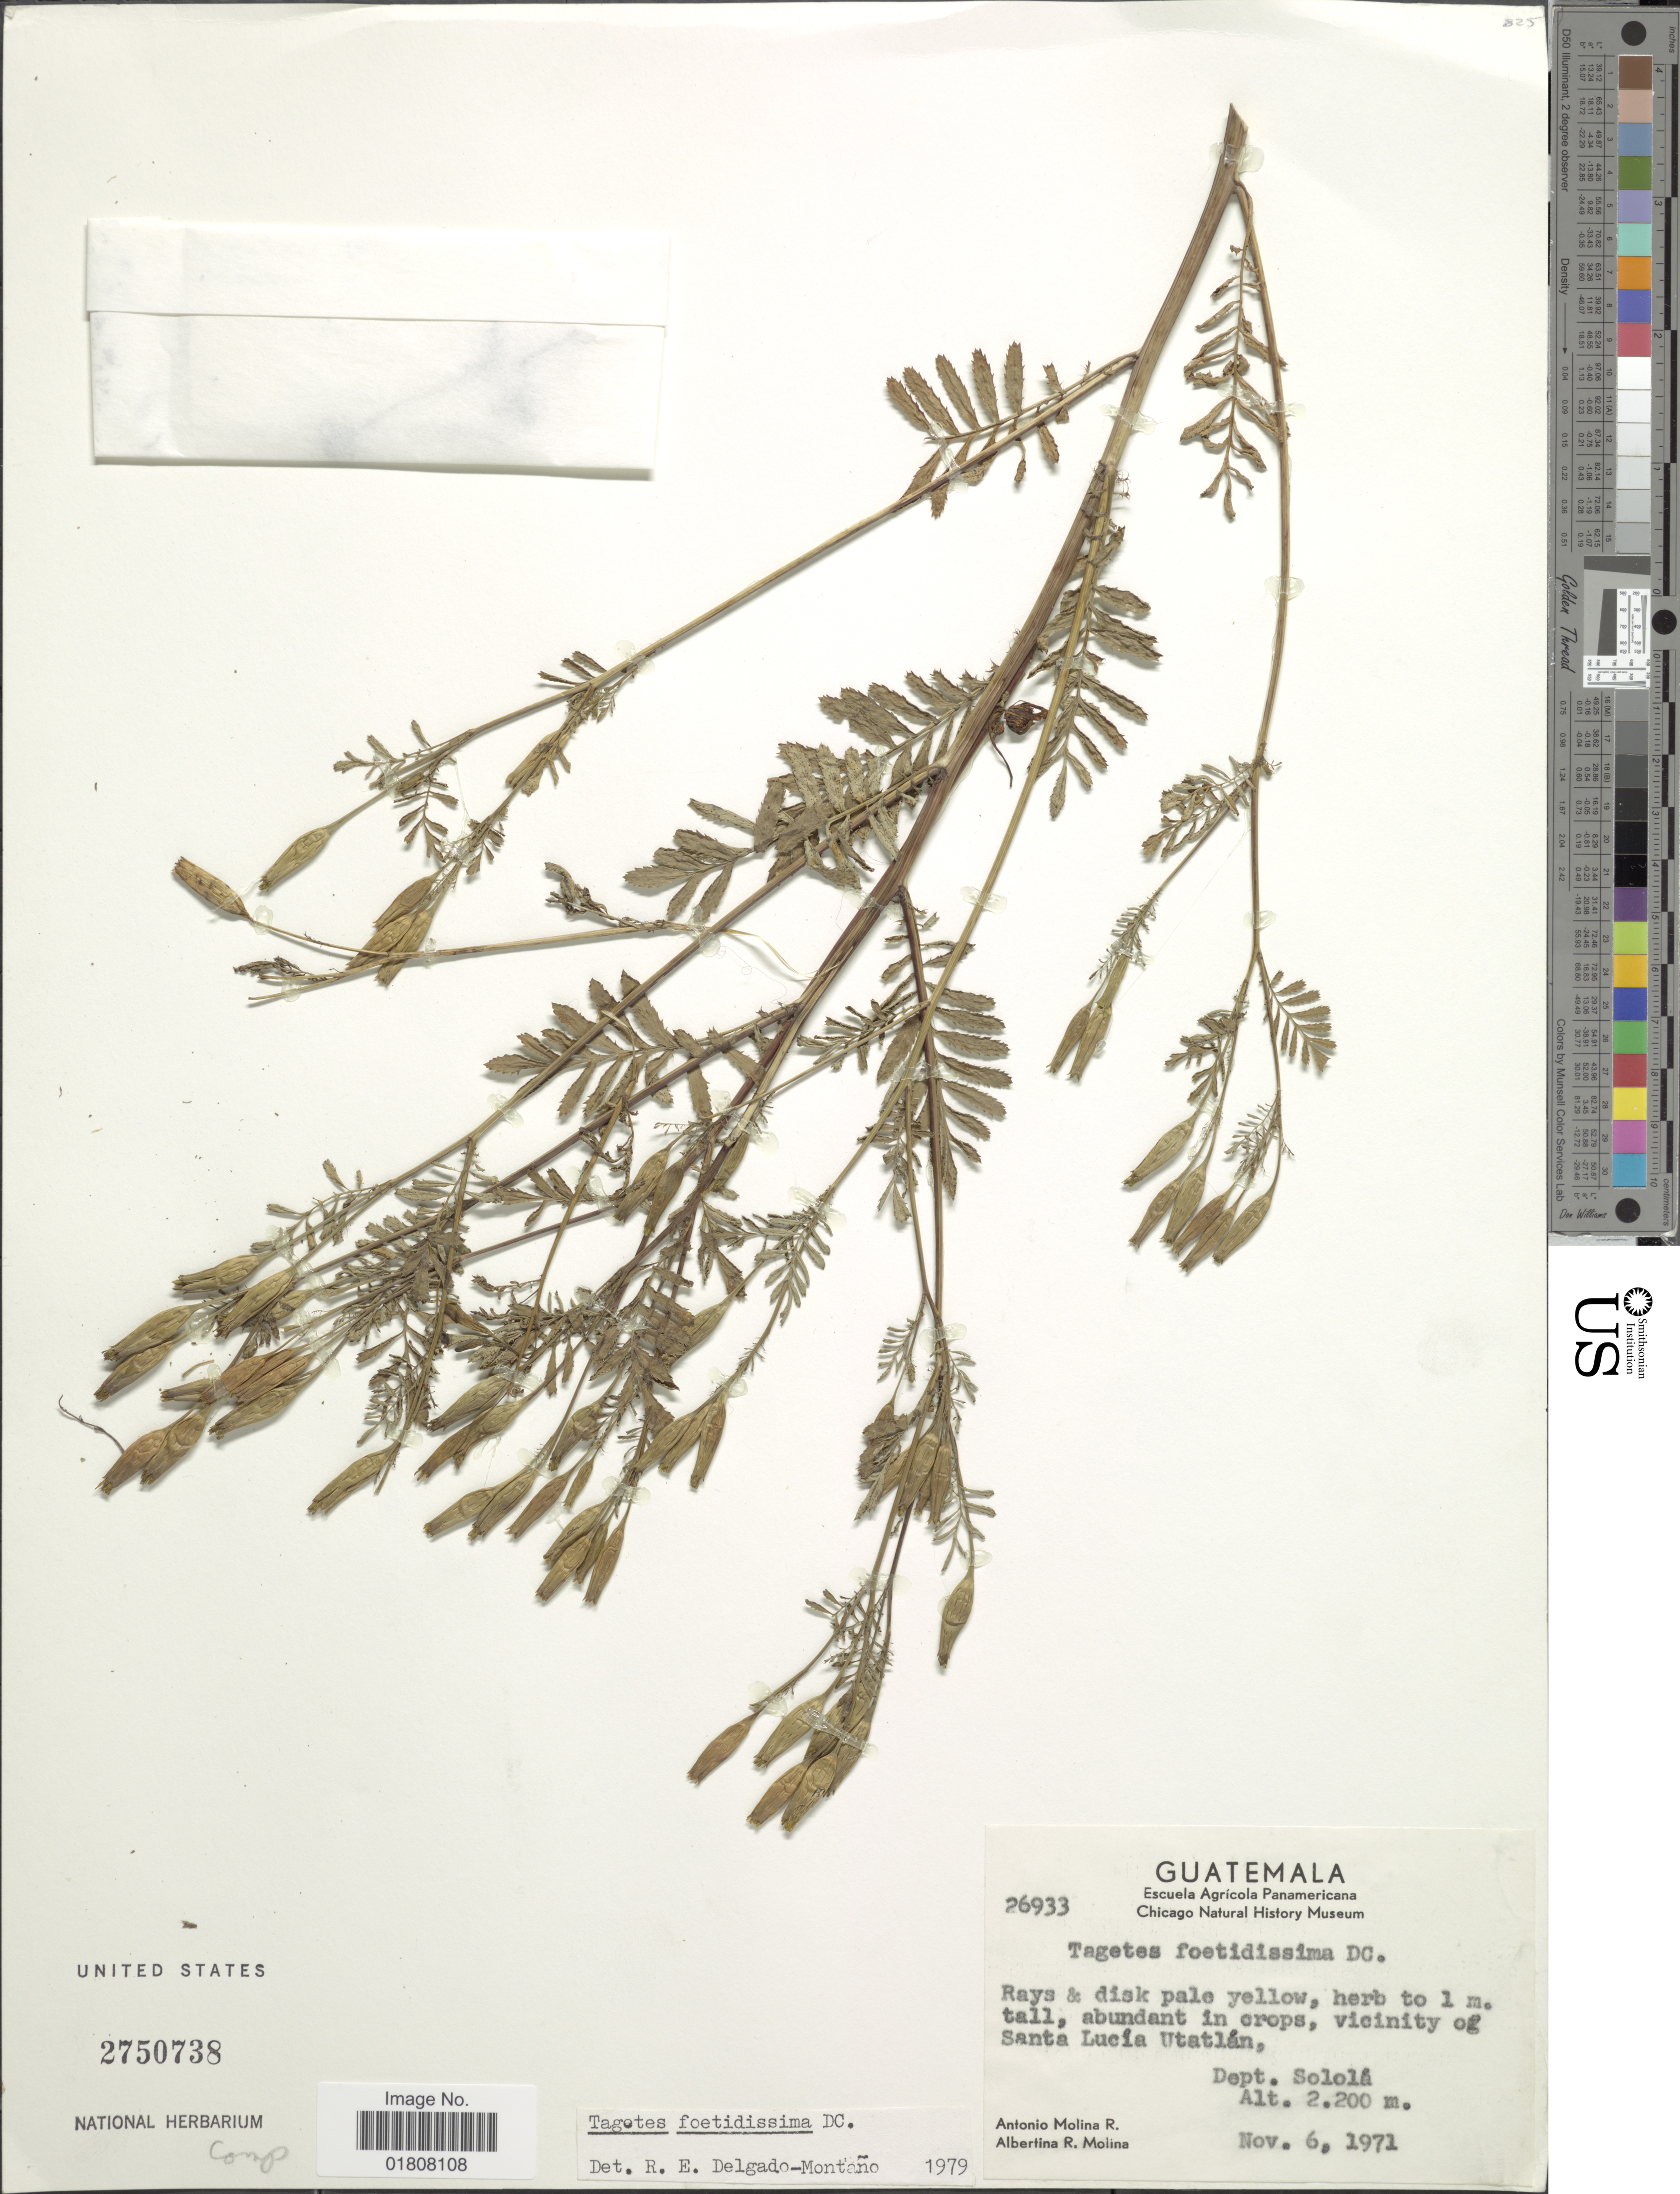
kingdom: Plantae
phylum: Tracheophyta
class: Magnoliopsida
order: Asterales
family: Asteraceae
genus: Tagetes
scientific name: Tagetes foetidissima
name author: DC.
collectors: A. Molina R. & A. R. Molina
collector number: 26933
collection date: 1971-11-06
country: Guatemala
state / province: Sololá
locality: Vicinity of Santa Lucia Utatlan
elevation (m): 2200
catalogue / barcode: US 2750738